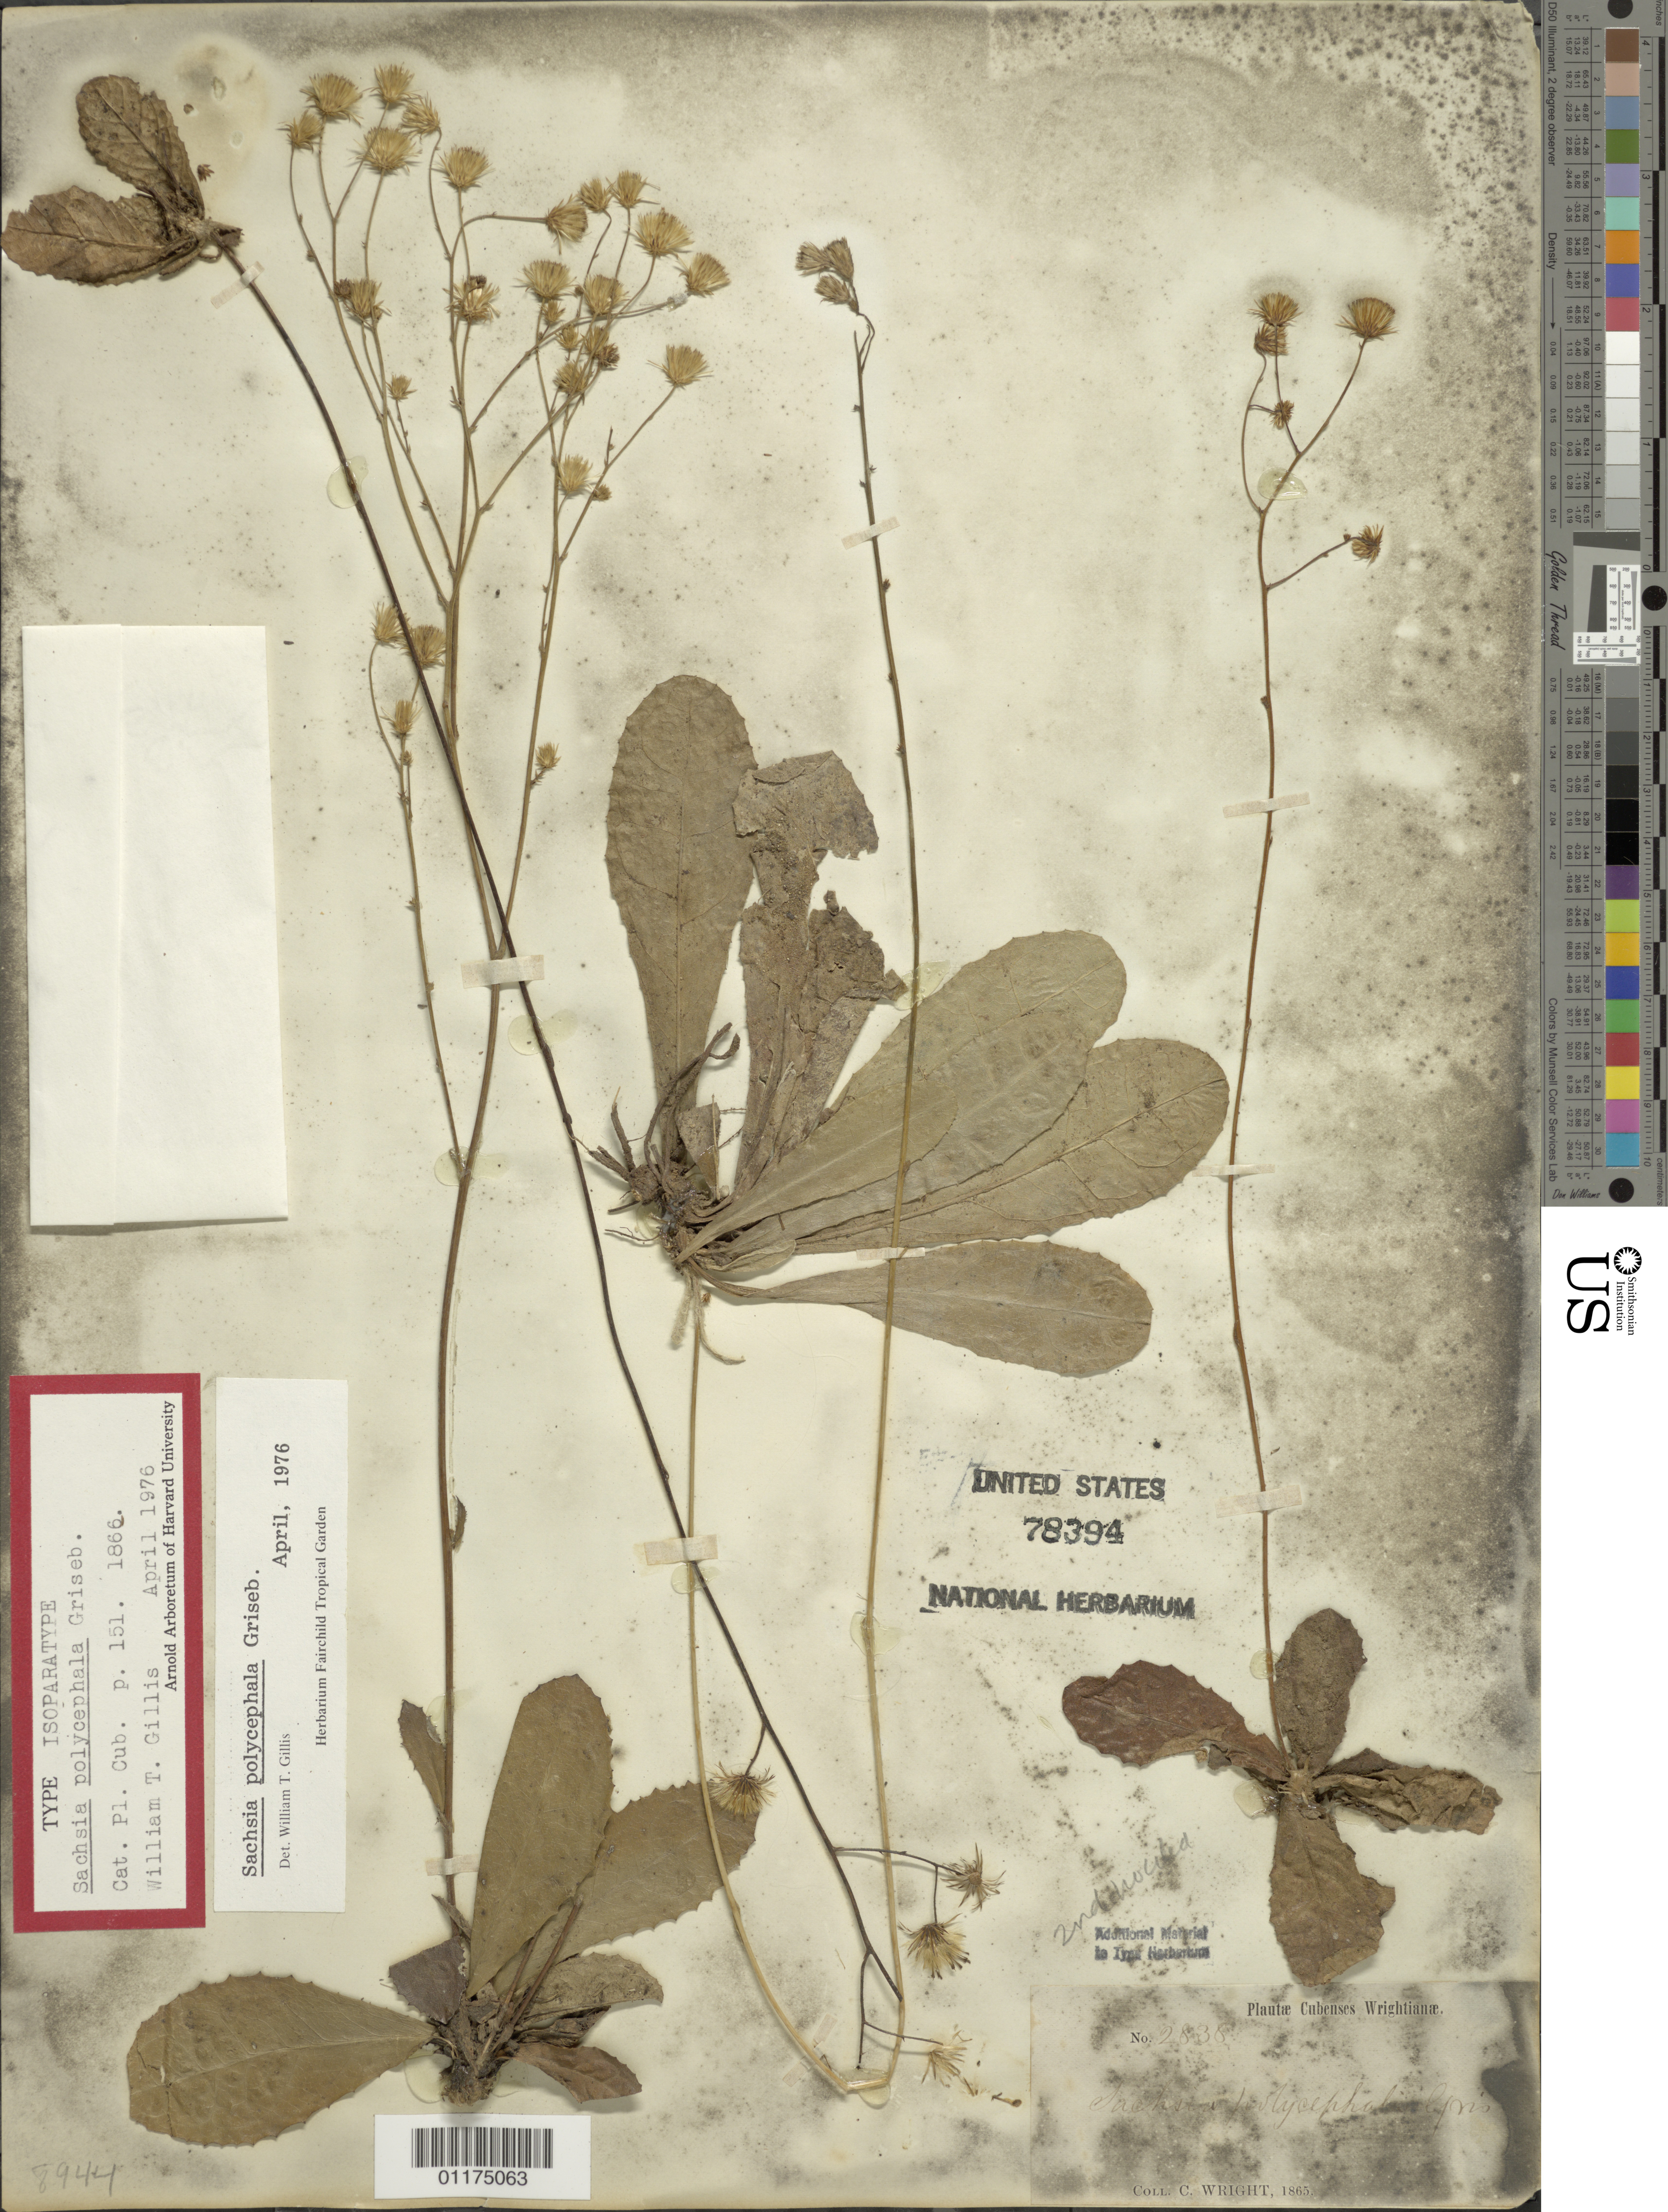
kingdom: Plantae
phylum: Tracheophyta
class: Magnoliopsida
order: Asterales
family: Asteraceae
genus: Sachsia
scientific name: Sachsia polycephala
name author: Griseb.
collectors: C. Wright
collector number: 2838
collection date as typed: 1865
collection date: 1865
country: Cuba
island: Cuba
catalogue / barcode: US 78394